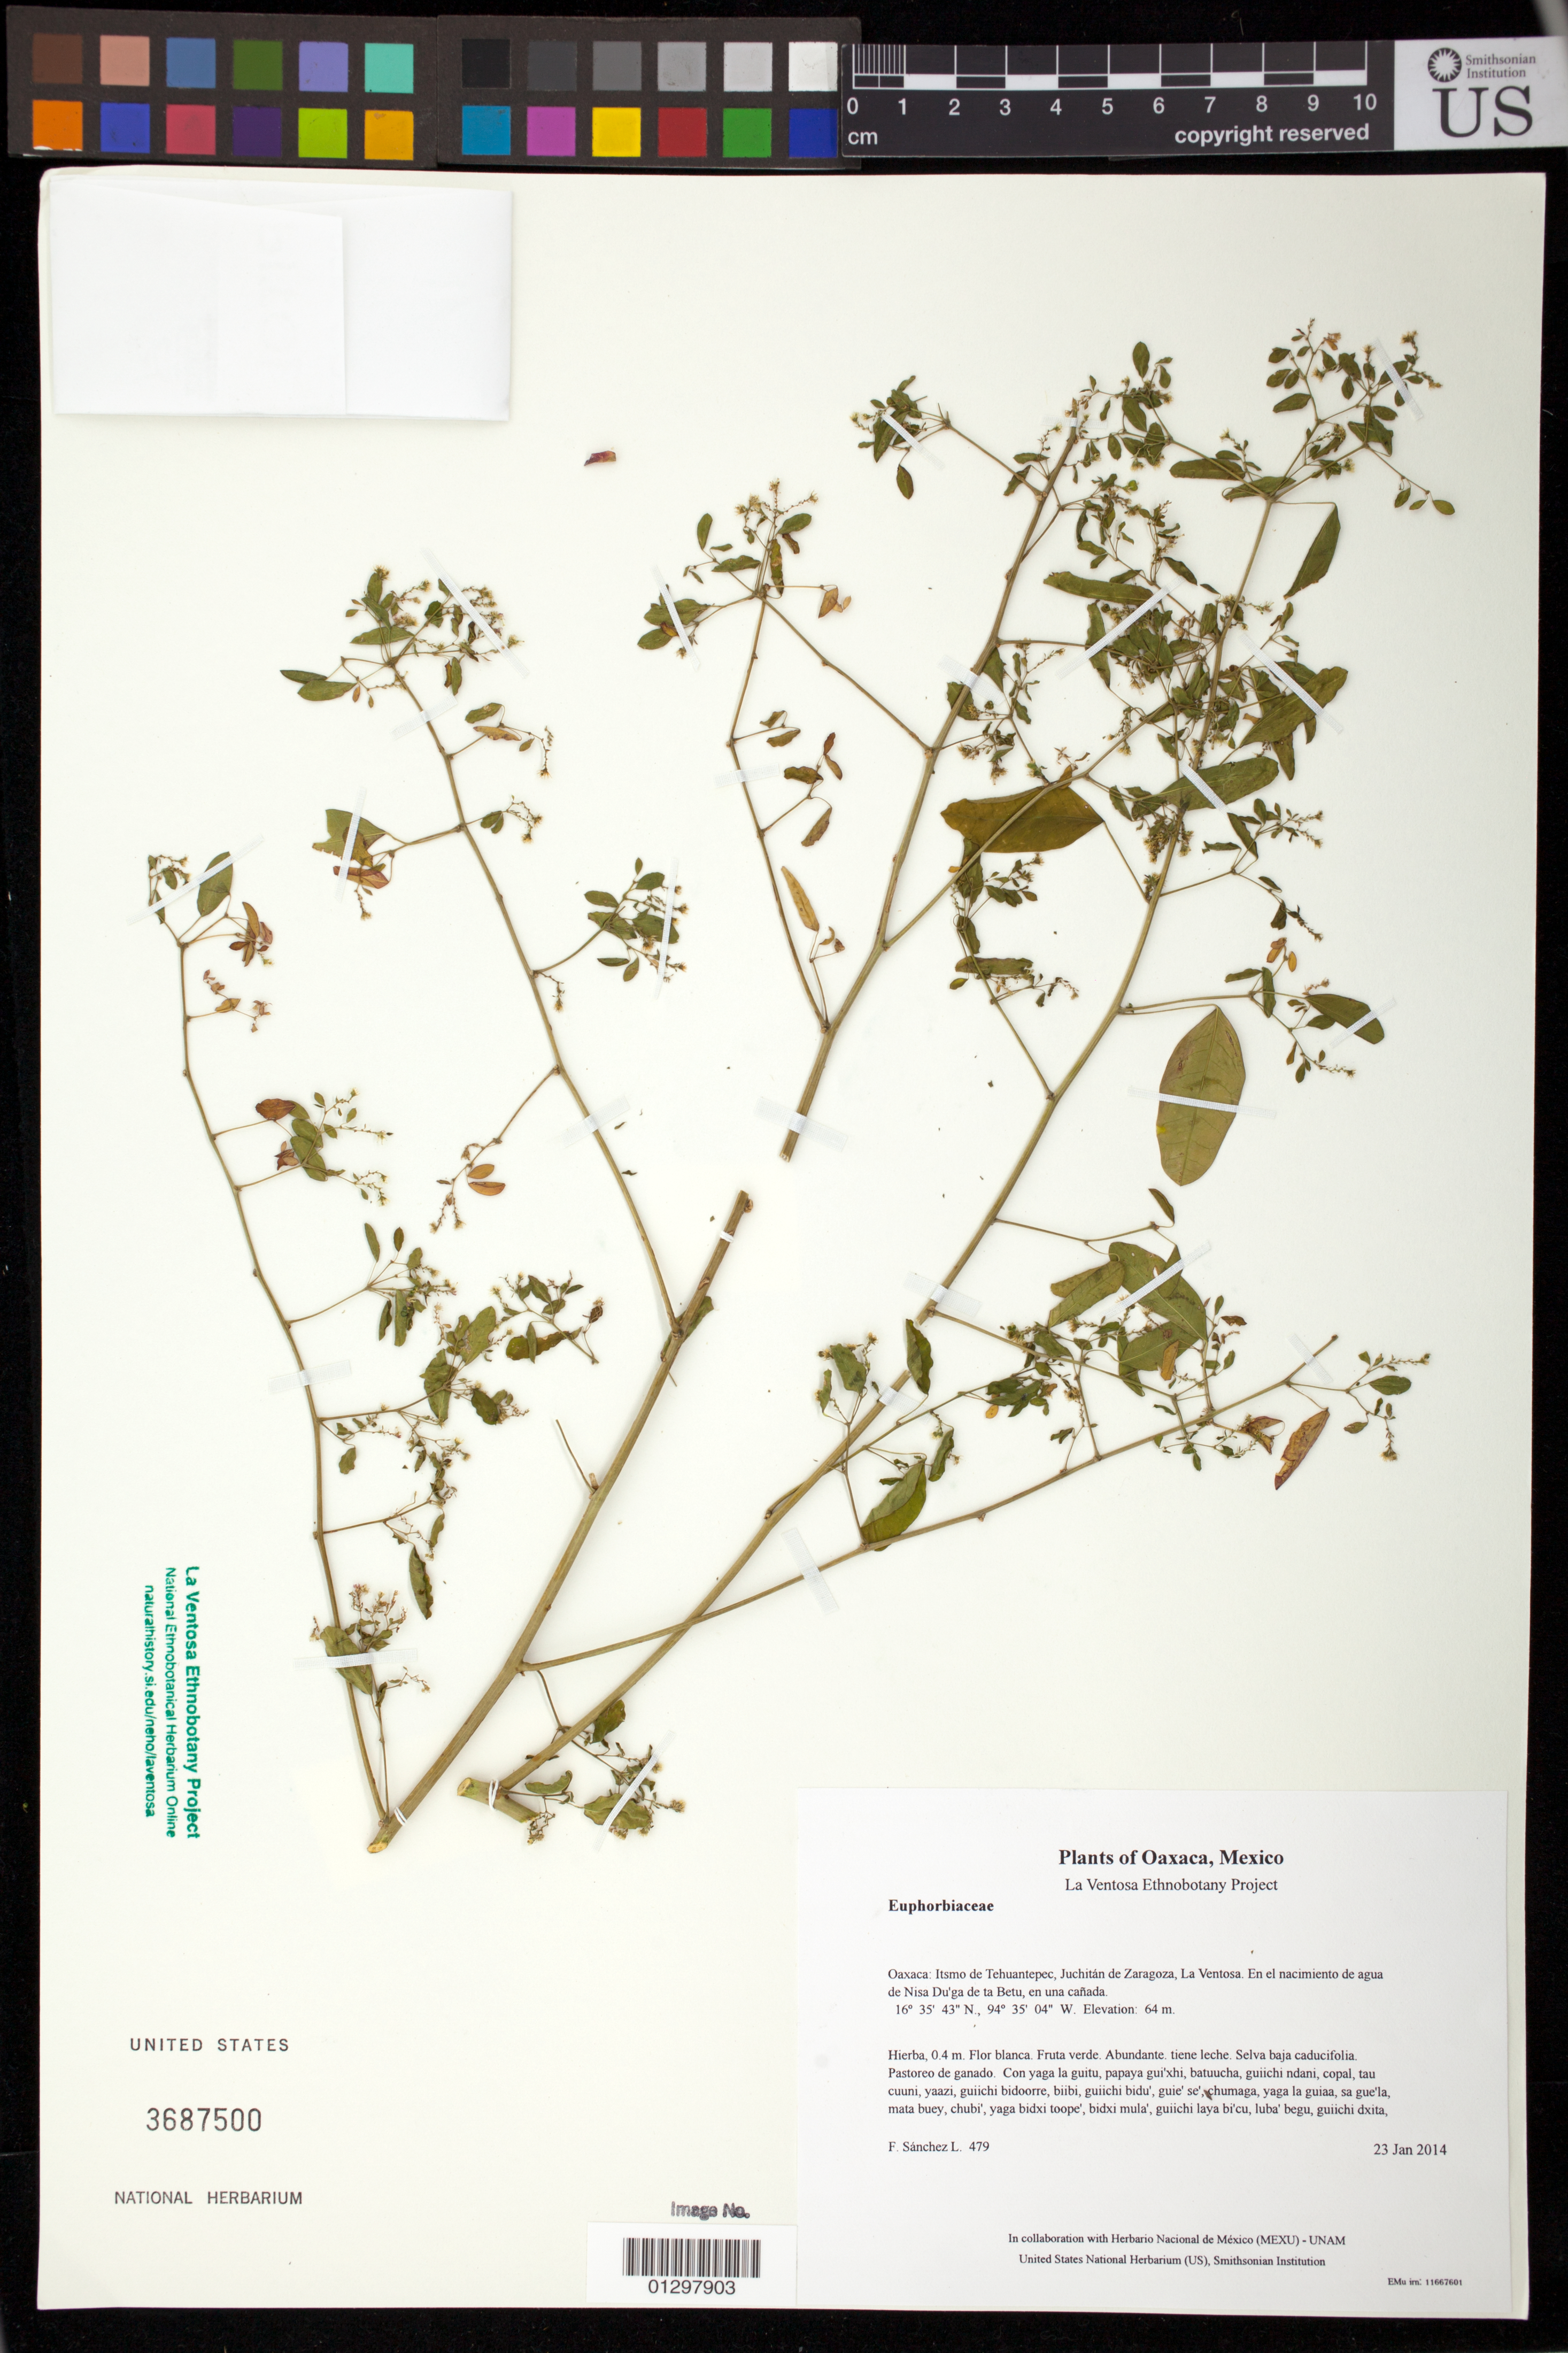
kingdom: Plantae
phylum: Tracheophyta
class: Magnoliopsida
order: Malpighiales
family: Euphorbiaceae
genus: Euphorbia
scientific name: Euphorbia segoviensis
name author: (Klotzsch & Garcke) Boiss.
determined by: Martínez Gordillo, M.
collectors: F. Sánchez L.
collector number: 479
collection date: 2014-01-23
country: Mexico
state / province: Oaxaca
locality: Itsmo de Tehuantepec, Juchitán de Zaragoza, La Ventosa. En el nacimiento de agua de Nisa Du'ga de ta Betu, en una cañada.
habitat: Selva baja caducifolia. Pastoreo de ganado.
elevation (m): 64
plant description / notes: JEBOT, MEXU, SERO, US; Guixi bandaga. 0.4 m. Guie' naquichi'. Cuaananaxhi naga'. Stale.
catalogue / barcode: US 3687500